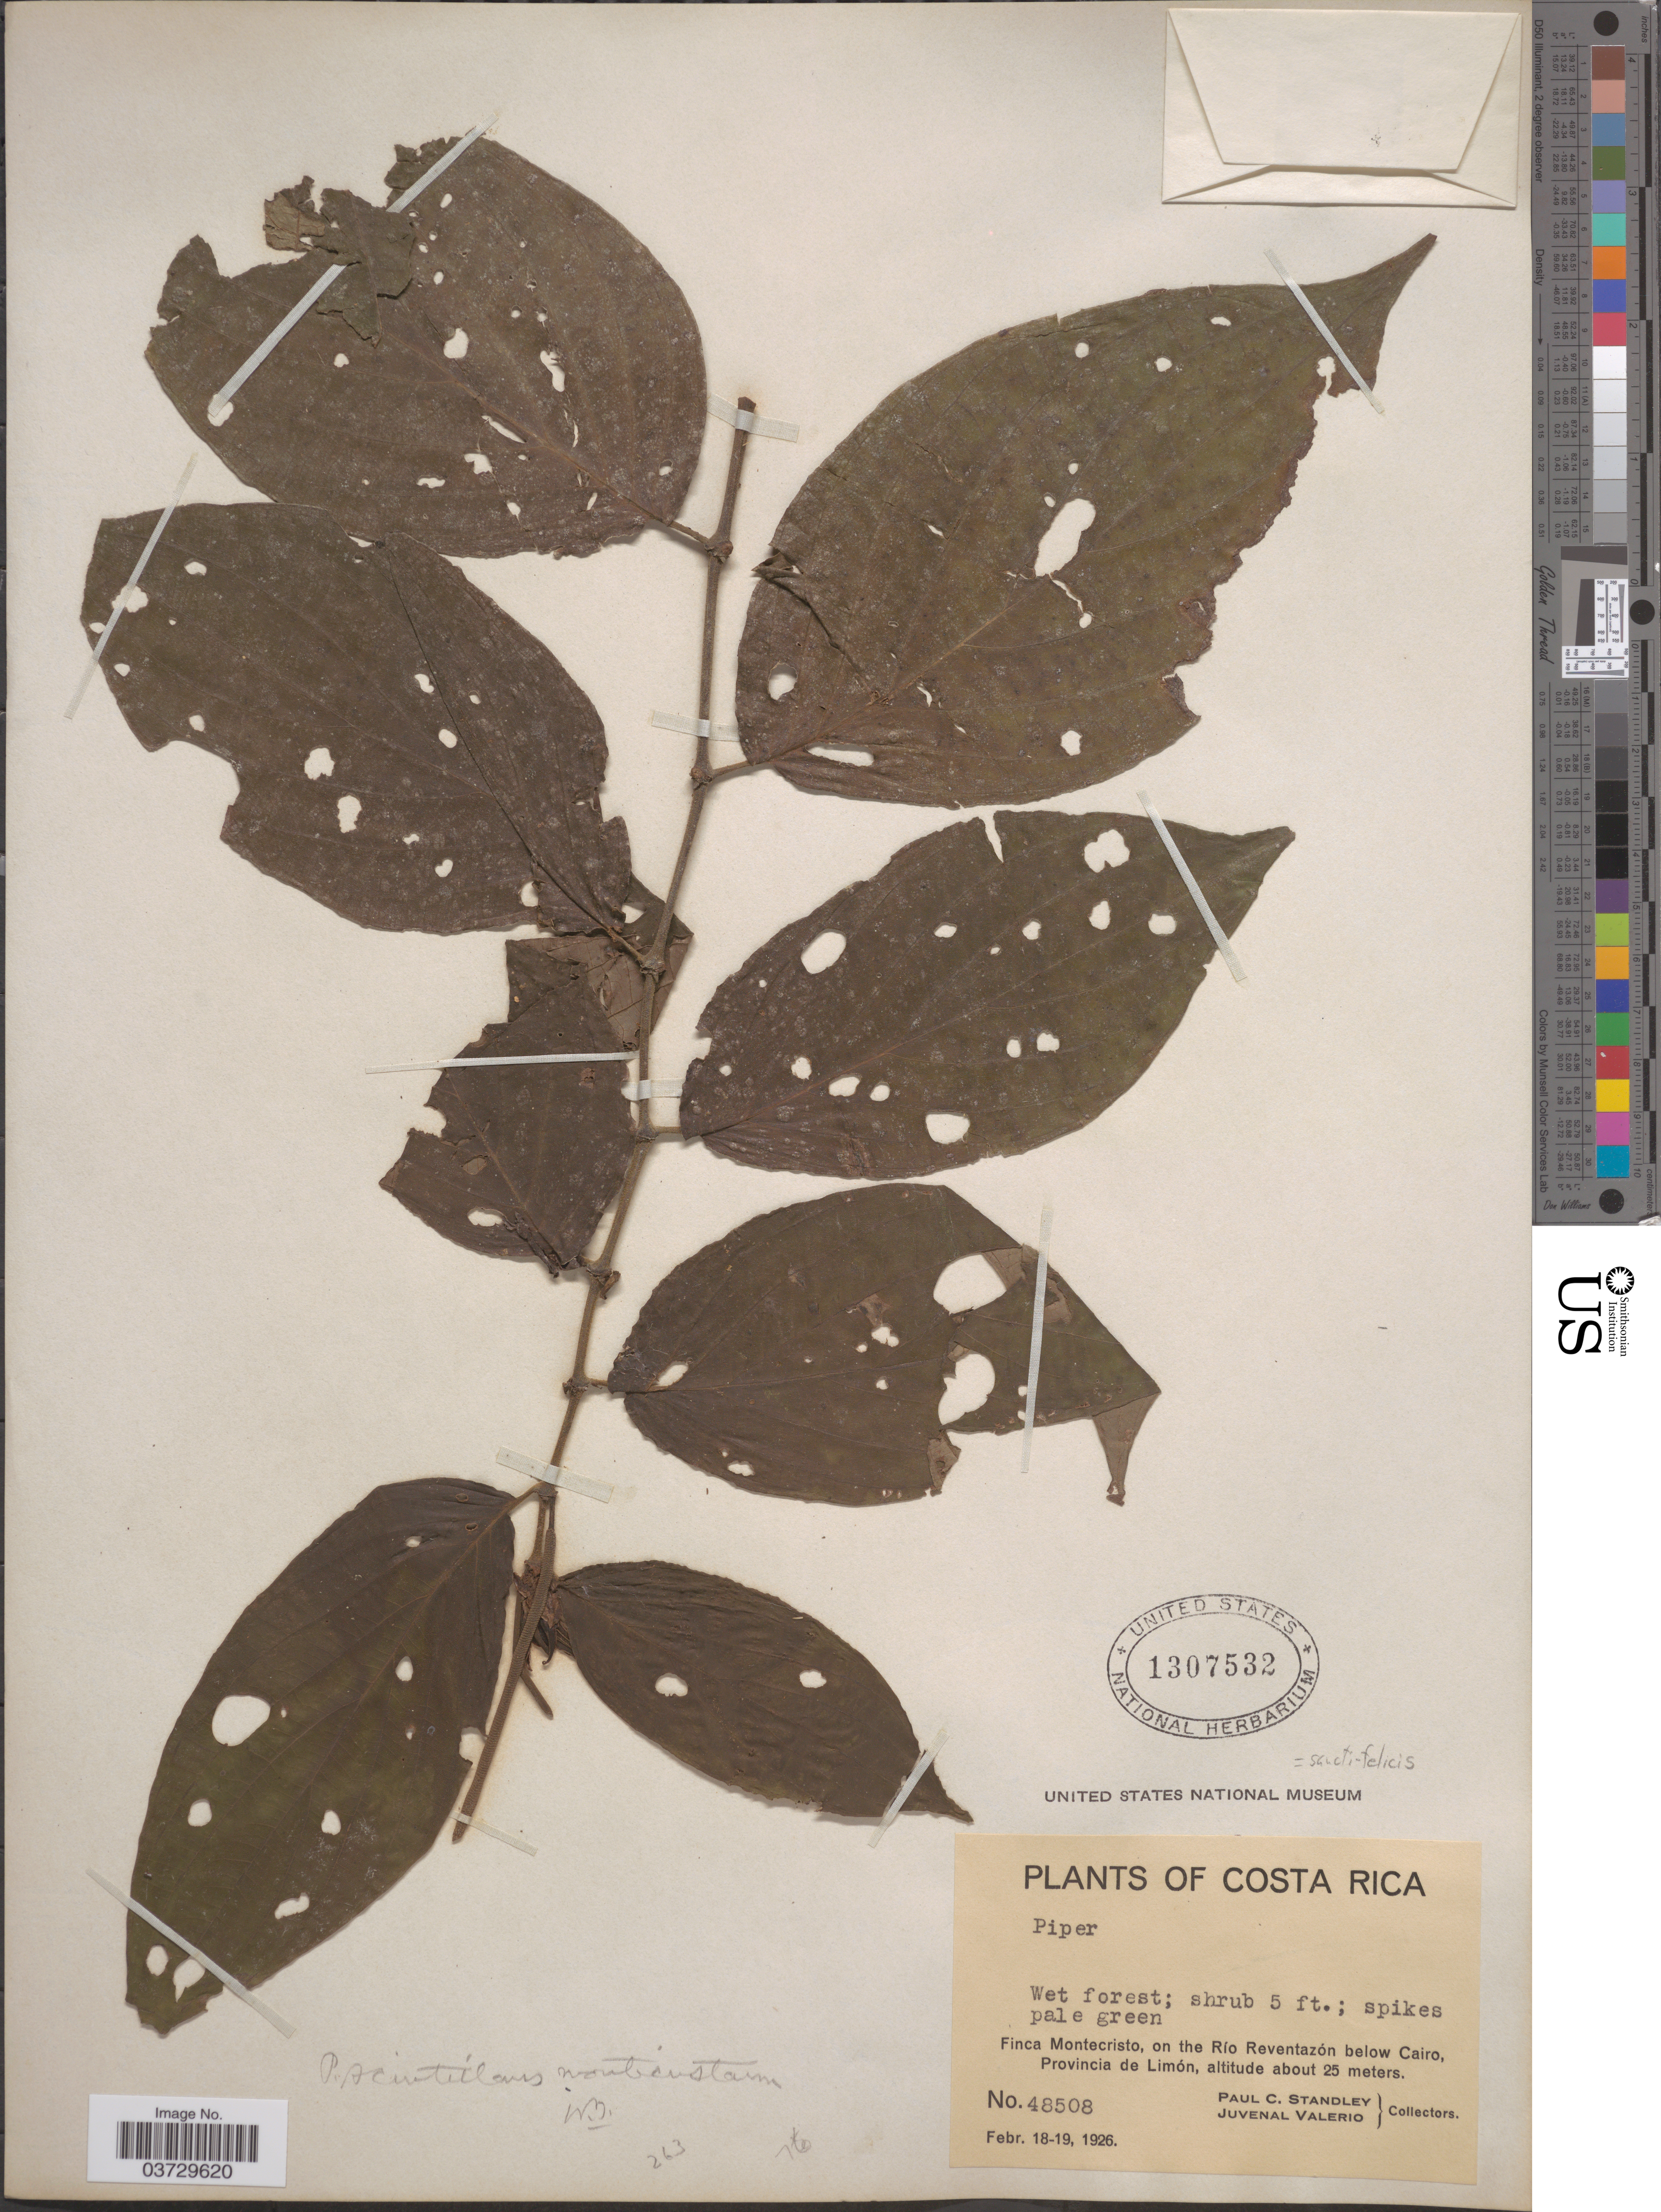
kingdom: Plantae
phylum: Tracheophyta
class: Magnoliopsida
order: Piperales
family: Piperaceae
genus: Piper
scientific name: Piper sancti-felicis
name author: Trel.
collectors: P. C. Standley & J. Valerio R.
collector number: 48508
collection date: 1926-02-18/1926-02-19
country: Costa Rica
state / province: Limón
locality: Finca Montecristo, on the Río Reventazón below Cairo.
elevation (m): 25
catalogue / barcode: US 1307532